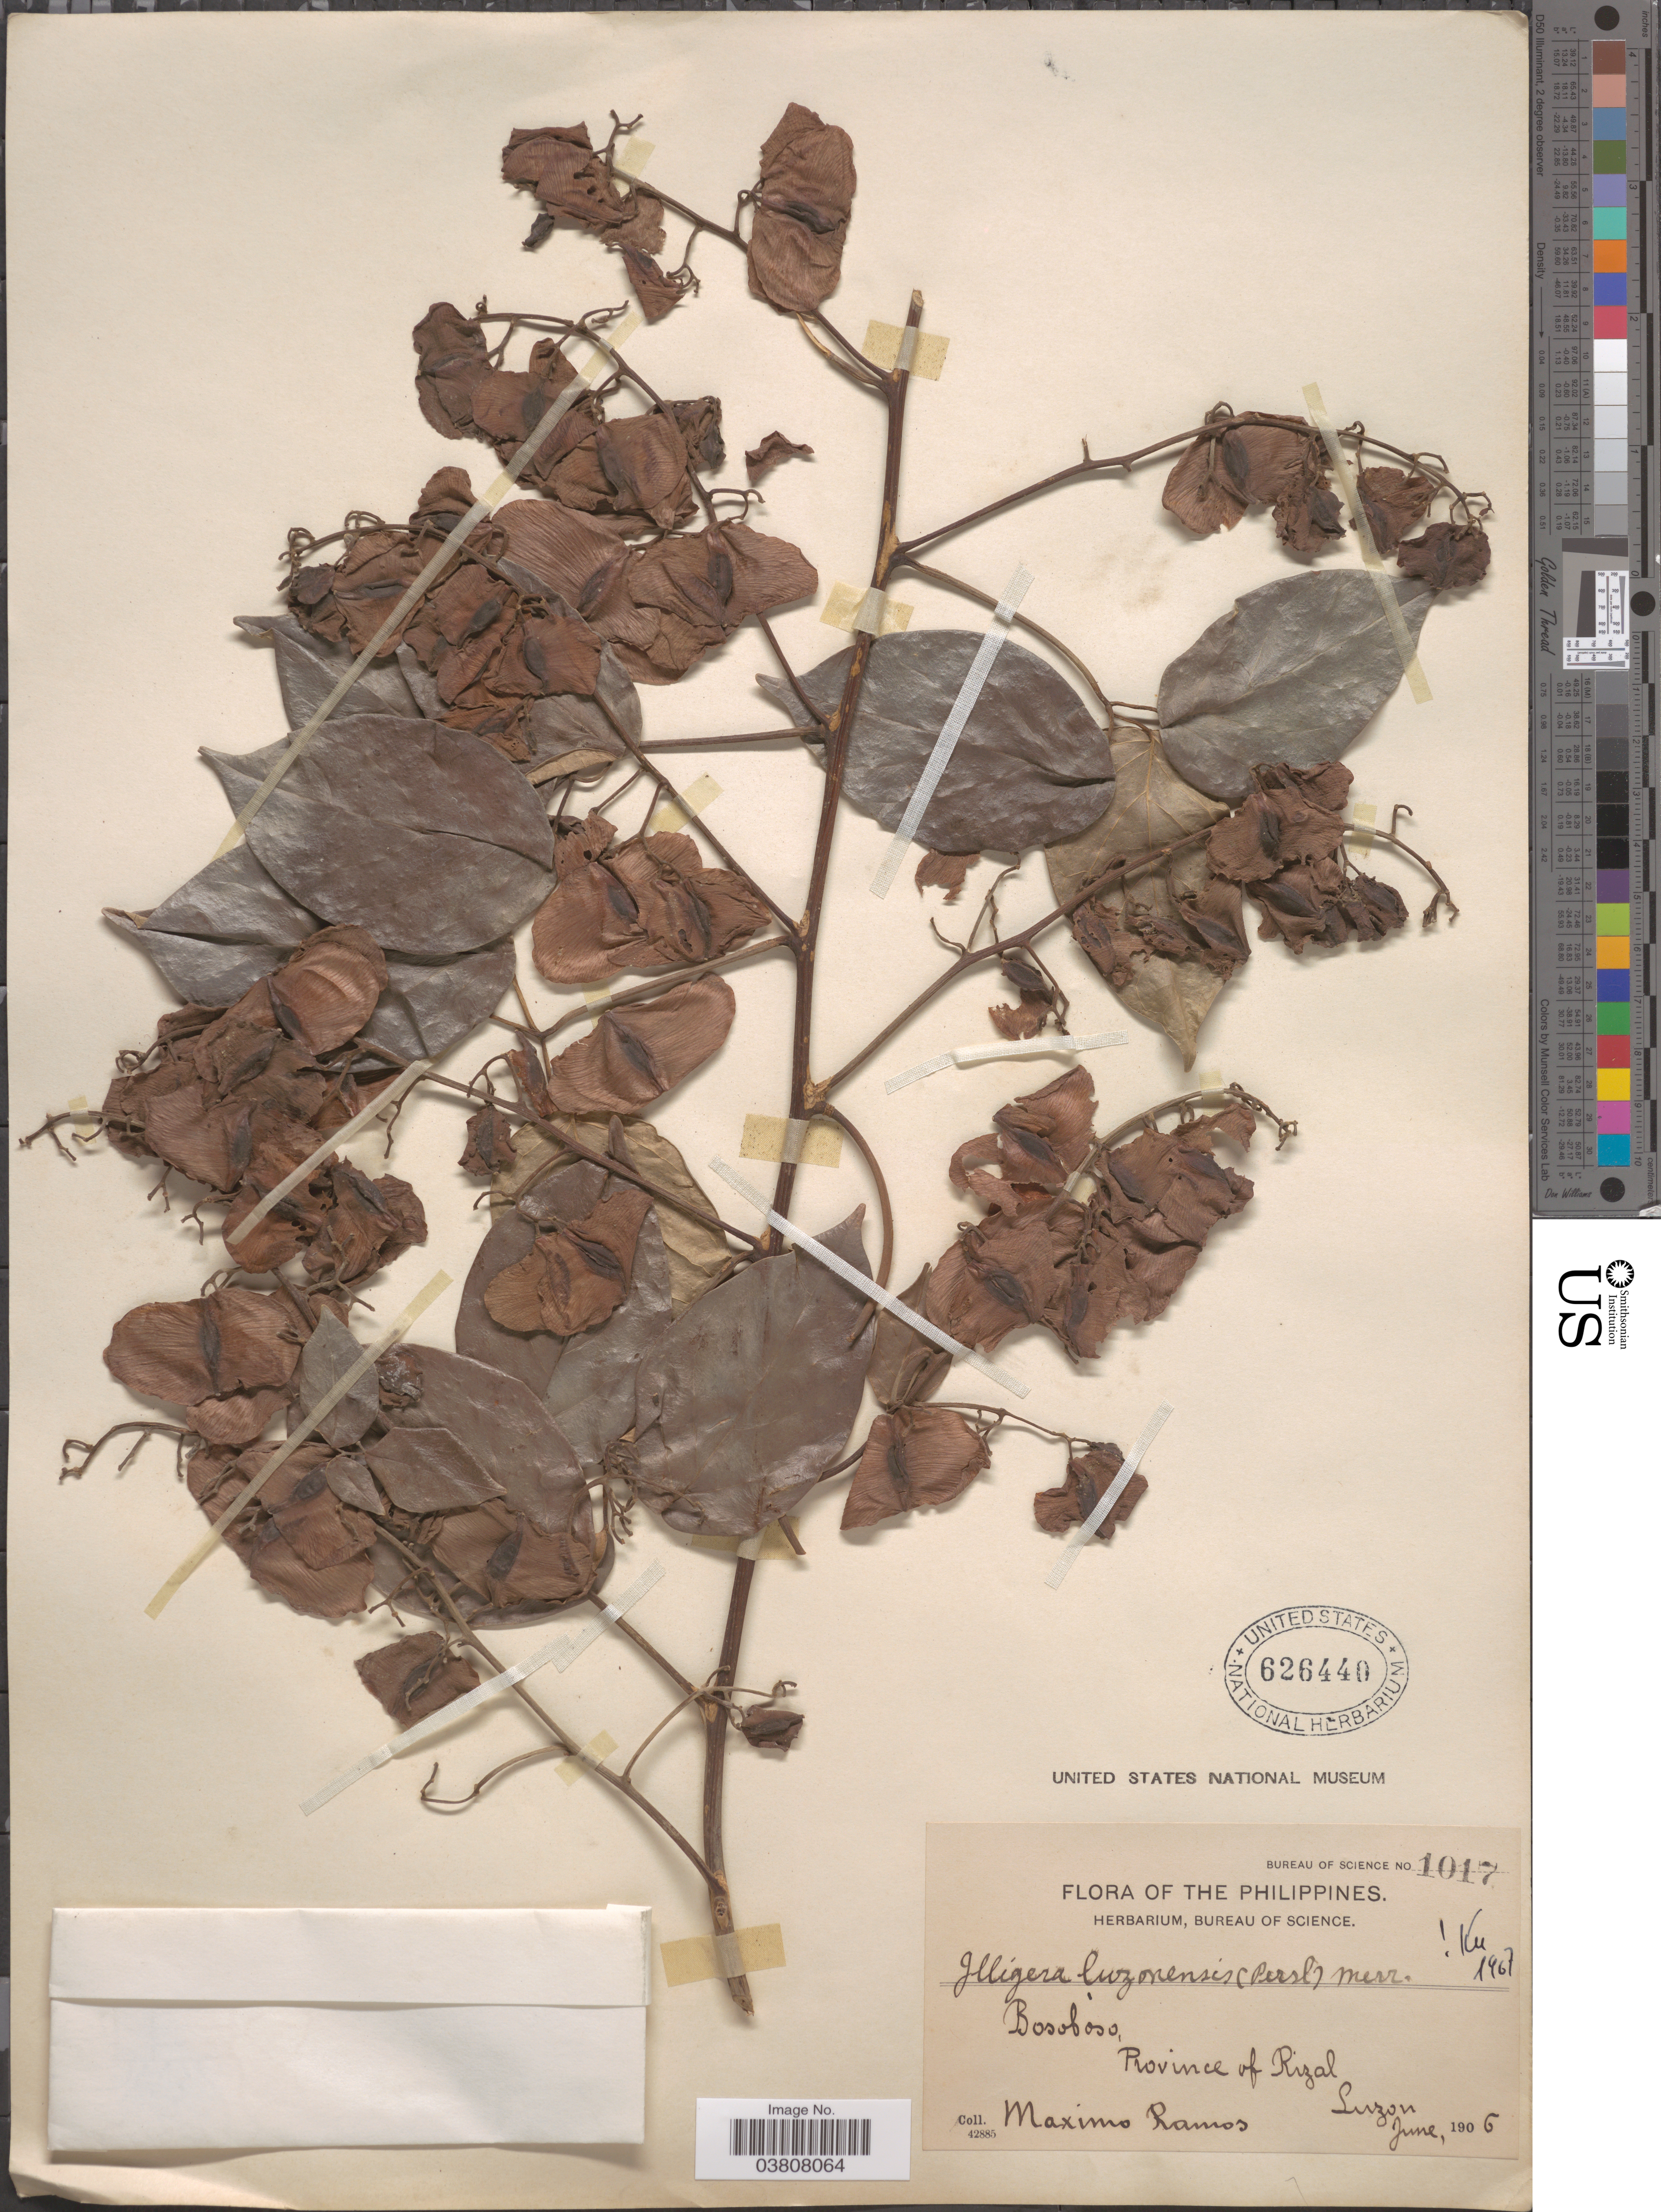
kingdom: Plantae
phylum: Tracheophyta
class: Magnoliopsida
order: Laurales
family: Hernandiaceae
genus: Illigera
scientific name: Illigera luzonensis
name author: (C. Presl) Merr.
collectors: M. Ramos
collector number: Bureau of Science 1017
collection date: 1906-06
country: Philippines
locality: Bosoboso, Province of Rizal. Luzon.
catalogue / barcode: US 626440